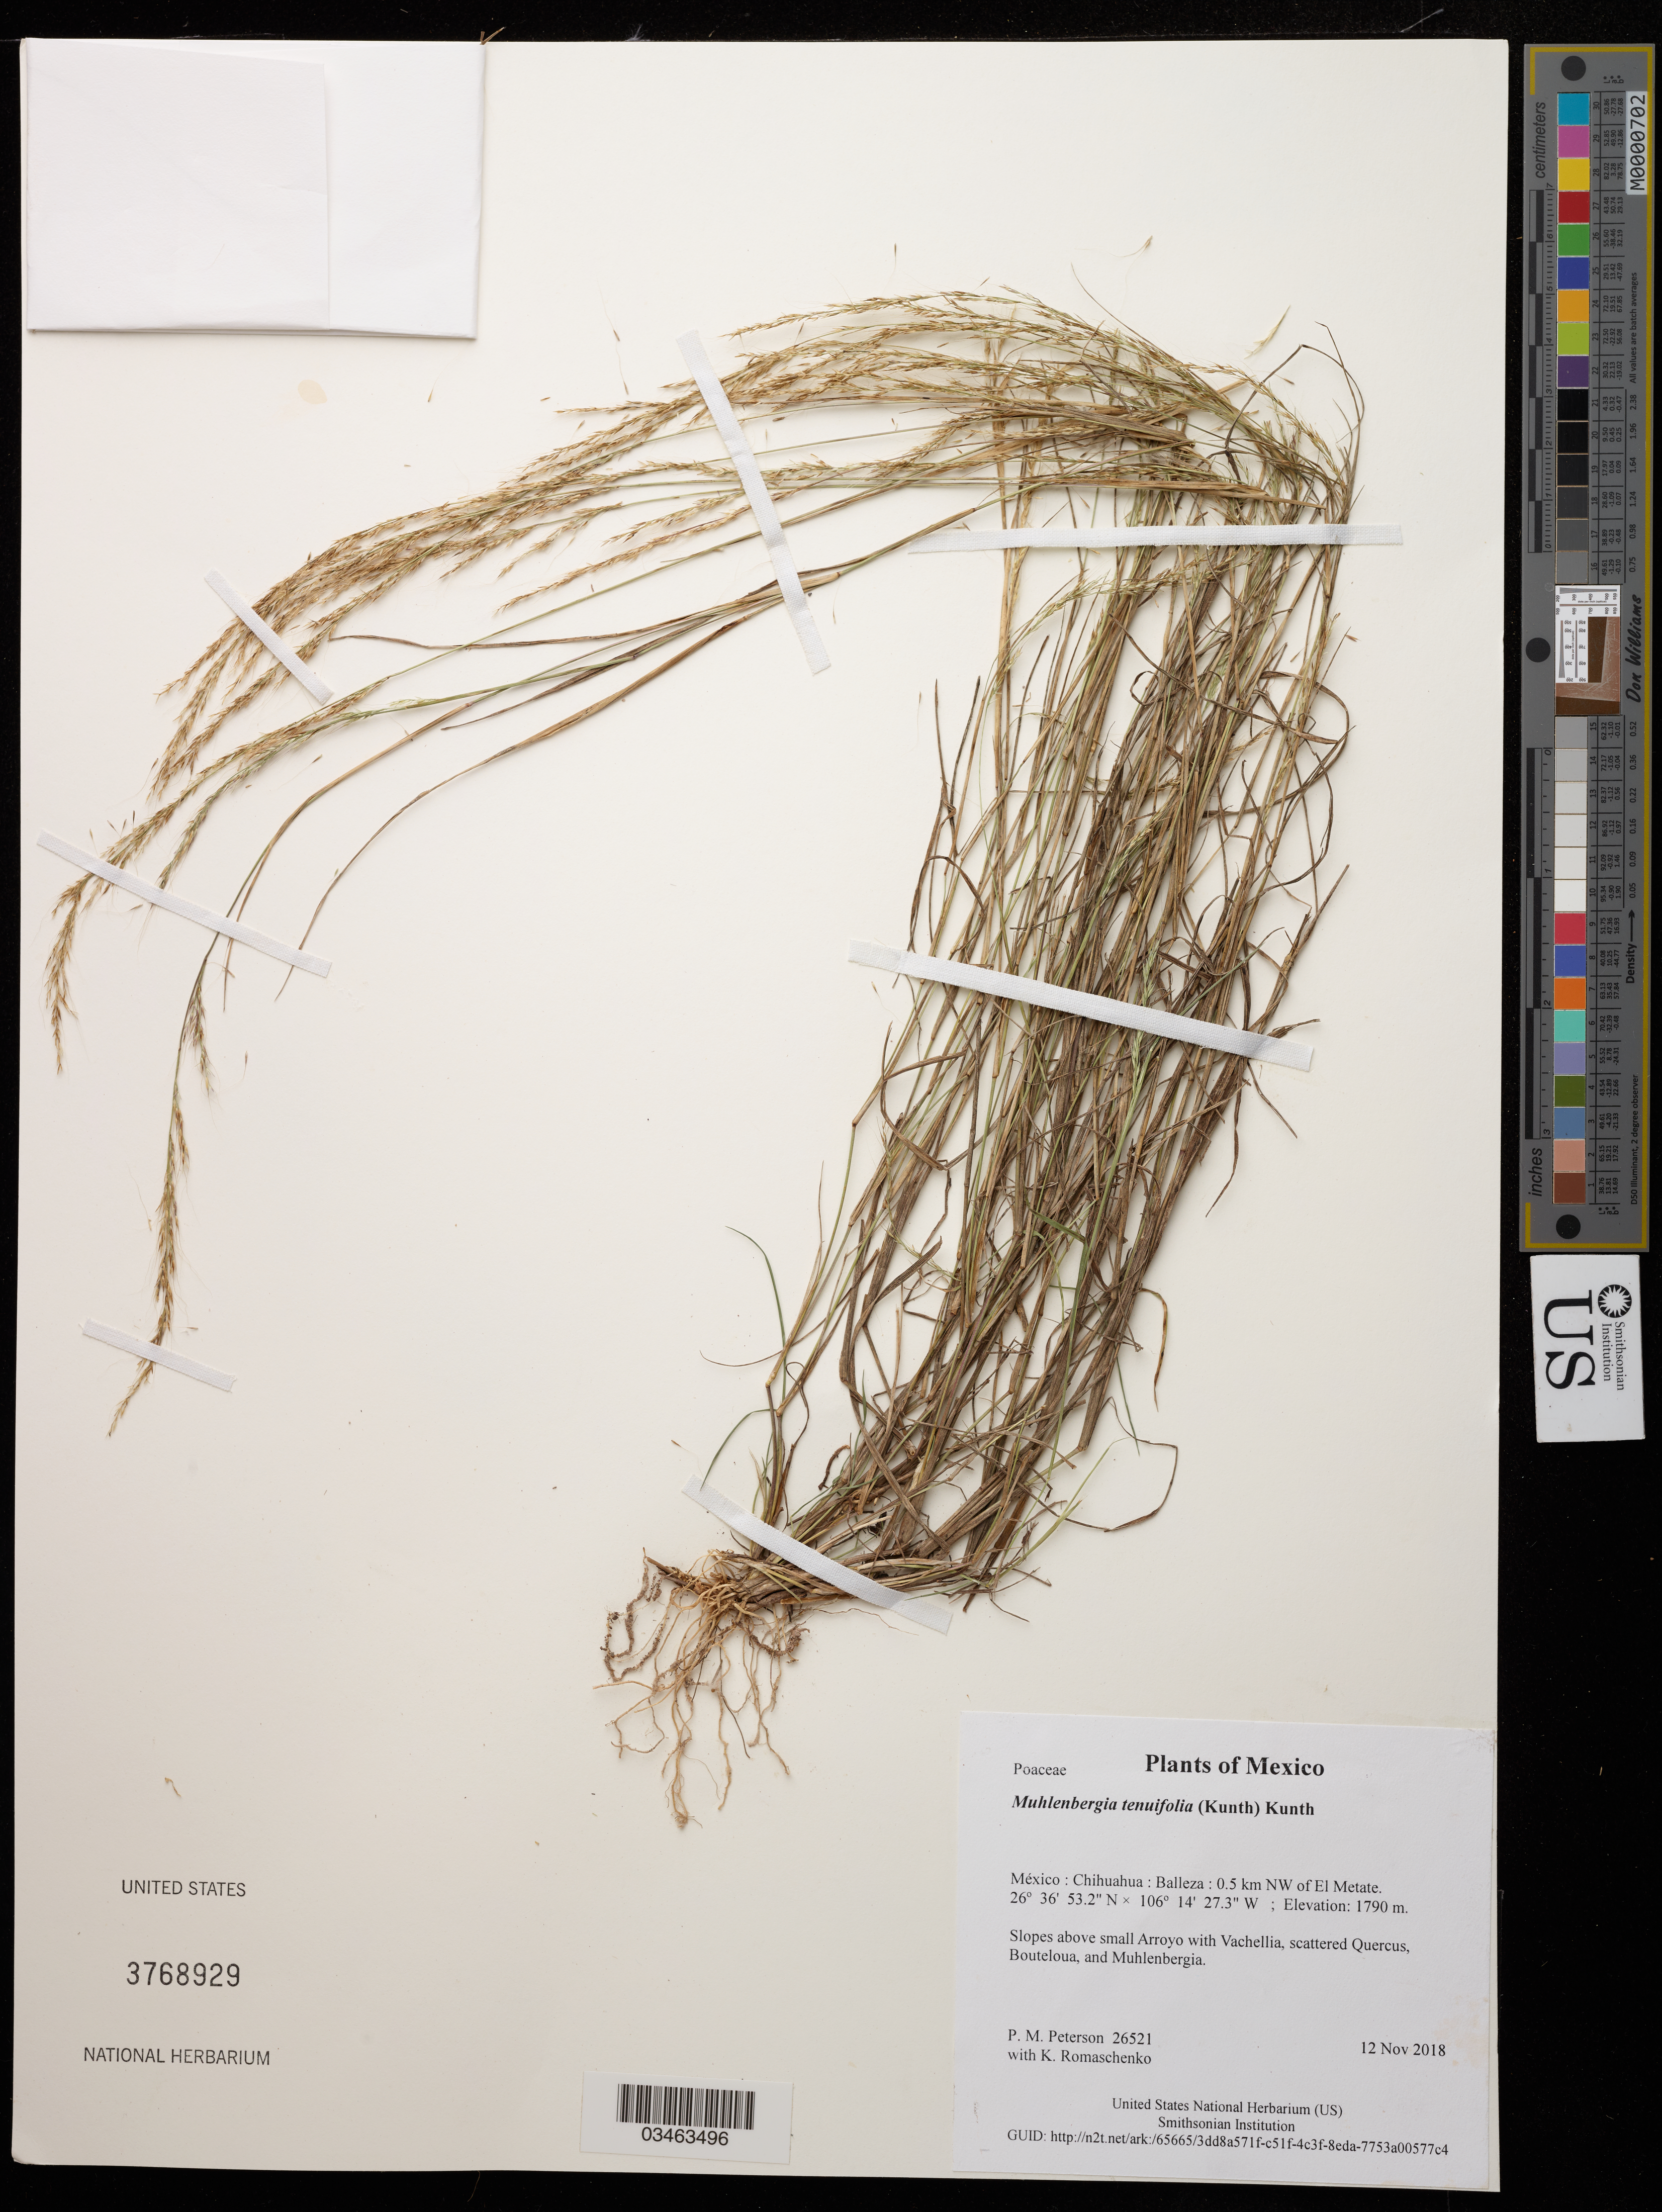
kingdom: Plantae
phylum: Tracheophyta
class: Liliopsida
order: Poales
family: Poaceae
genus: Muhlenbergia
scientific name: Muhlenbergia tenuifolia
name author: (Kunth) Kunth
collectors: P. M. Peterson & K. Romaschenko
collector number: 26521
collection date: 2018-11-12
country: México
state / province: Chihuahua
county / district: Balleza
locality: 0.5 km NW of El Metate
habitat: Slopes above small Arroyo with Vachellia, scattered Quercus, Bouteloua, and Muhlenbergia.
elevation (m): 1790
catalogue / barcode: US 3768929